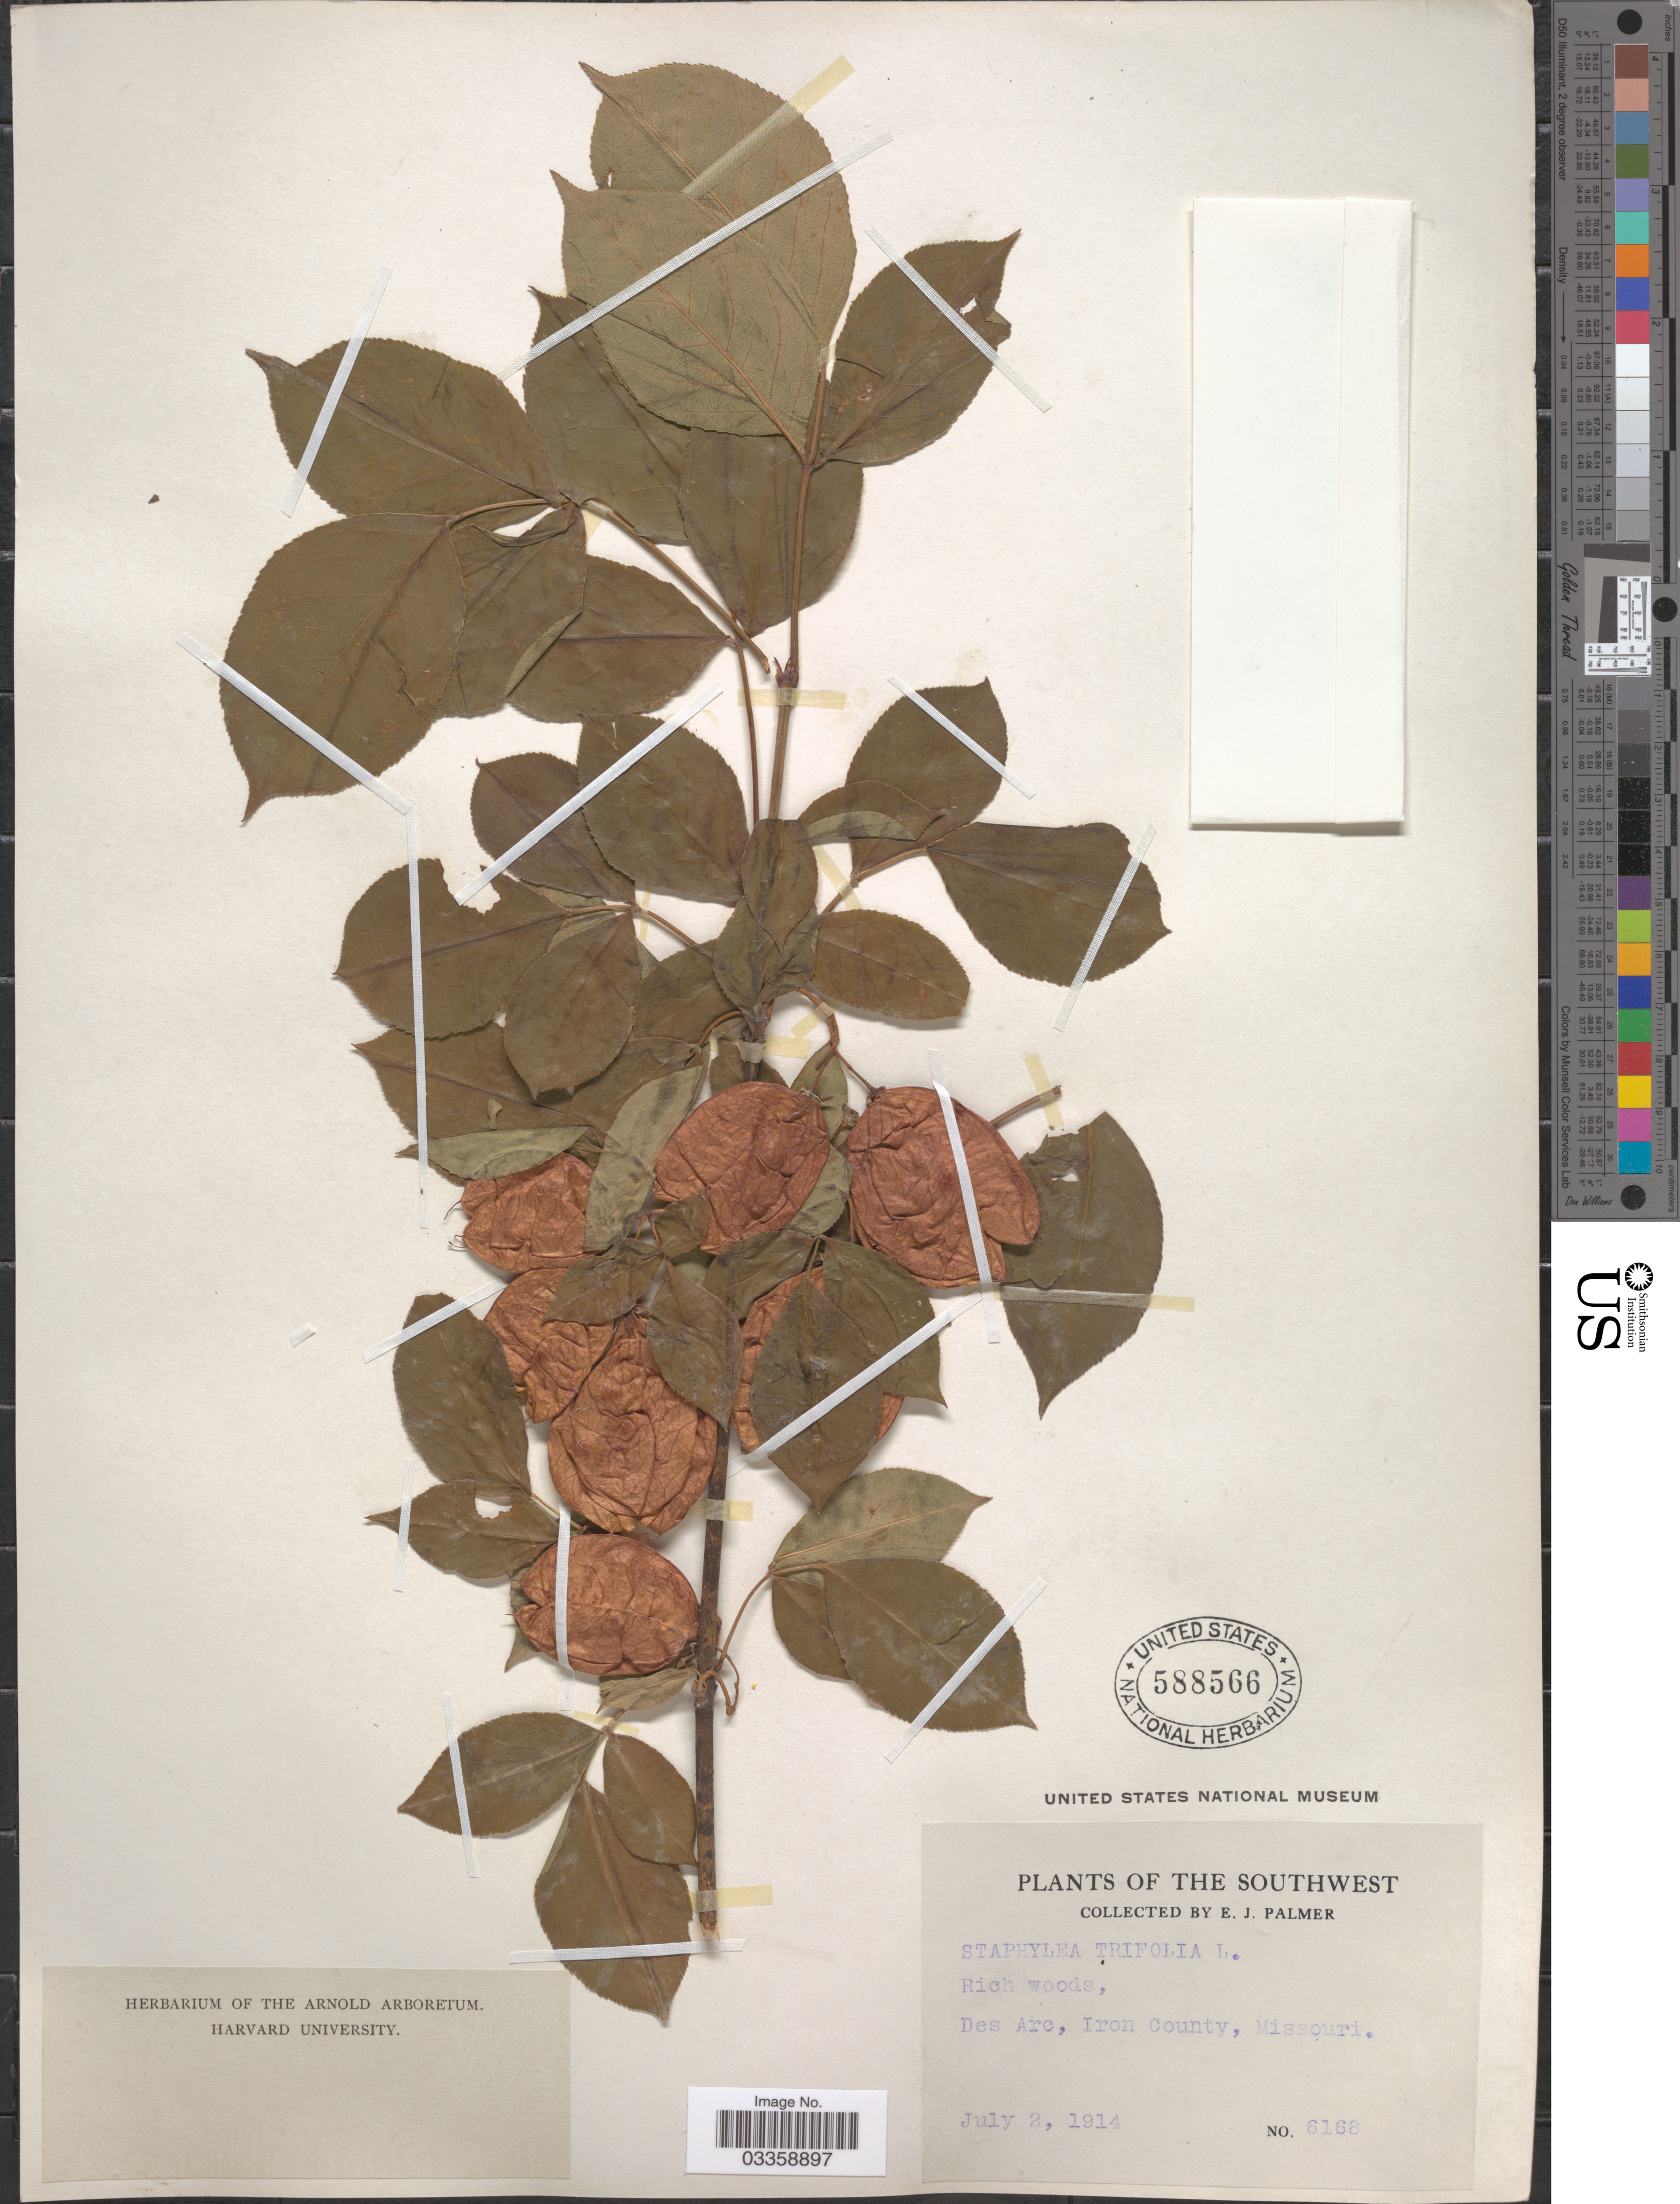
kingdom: Plantae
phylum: Tracheophyta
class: Magnoliopsida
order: Crossosomatales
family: Staphyleaceae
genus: Staphylea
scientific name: Staphylea trifolia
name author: L.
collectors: E. J. Palmer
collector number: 6168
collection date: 1914-07-02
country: United States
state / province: Missouri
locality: The Southwest. Des Arc, Iron County.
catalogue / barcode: US 588566